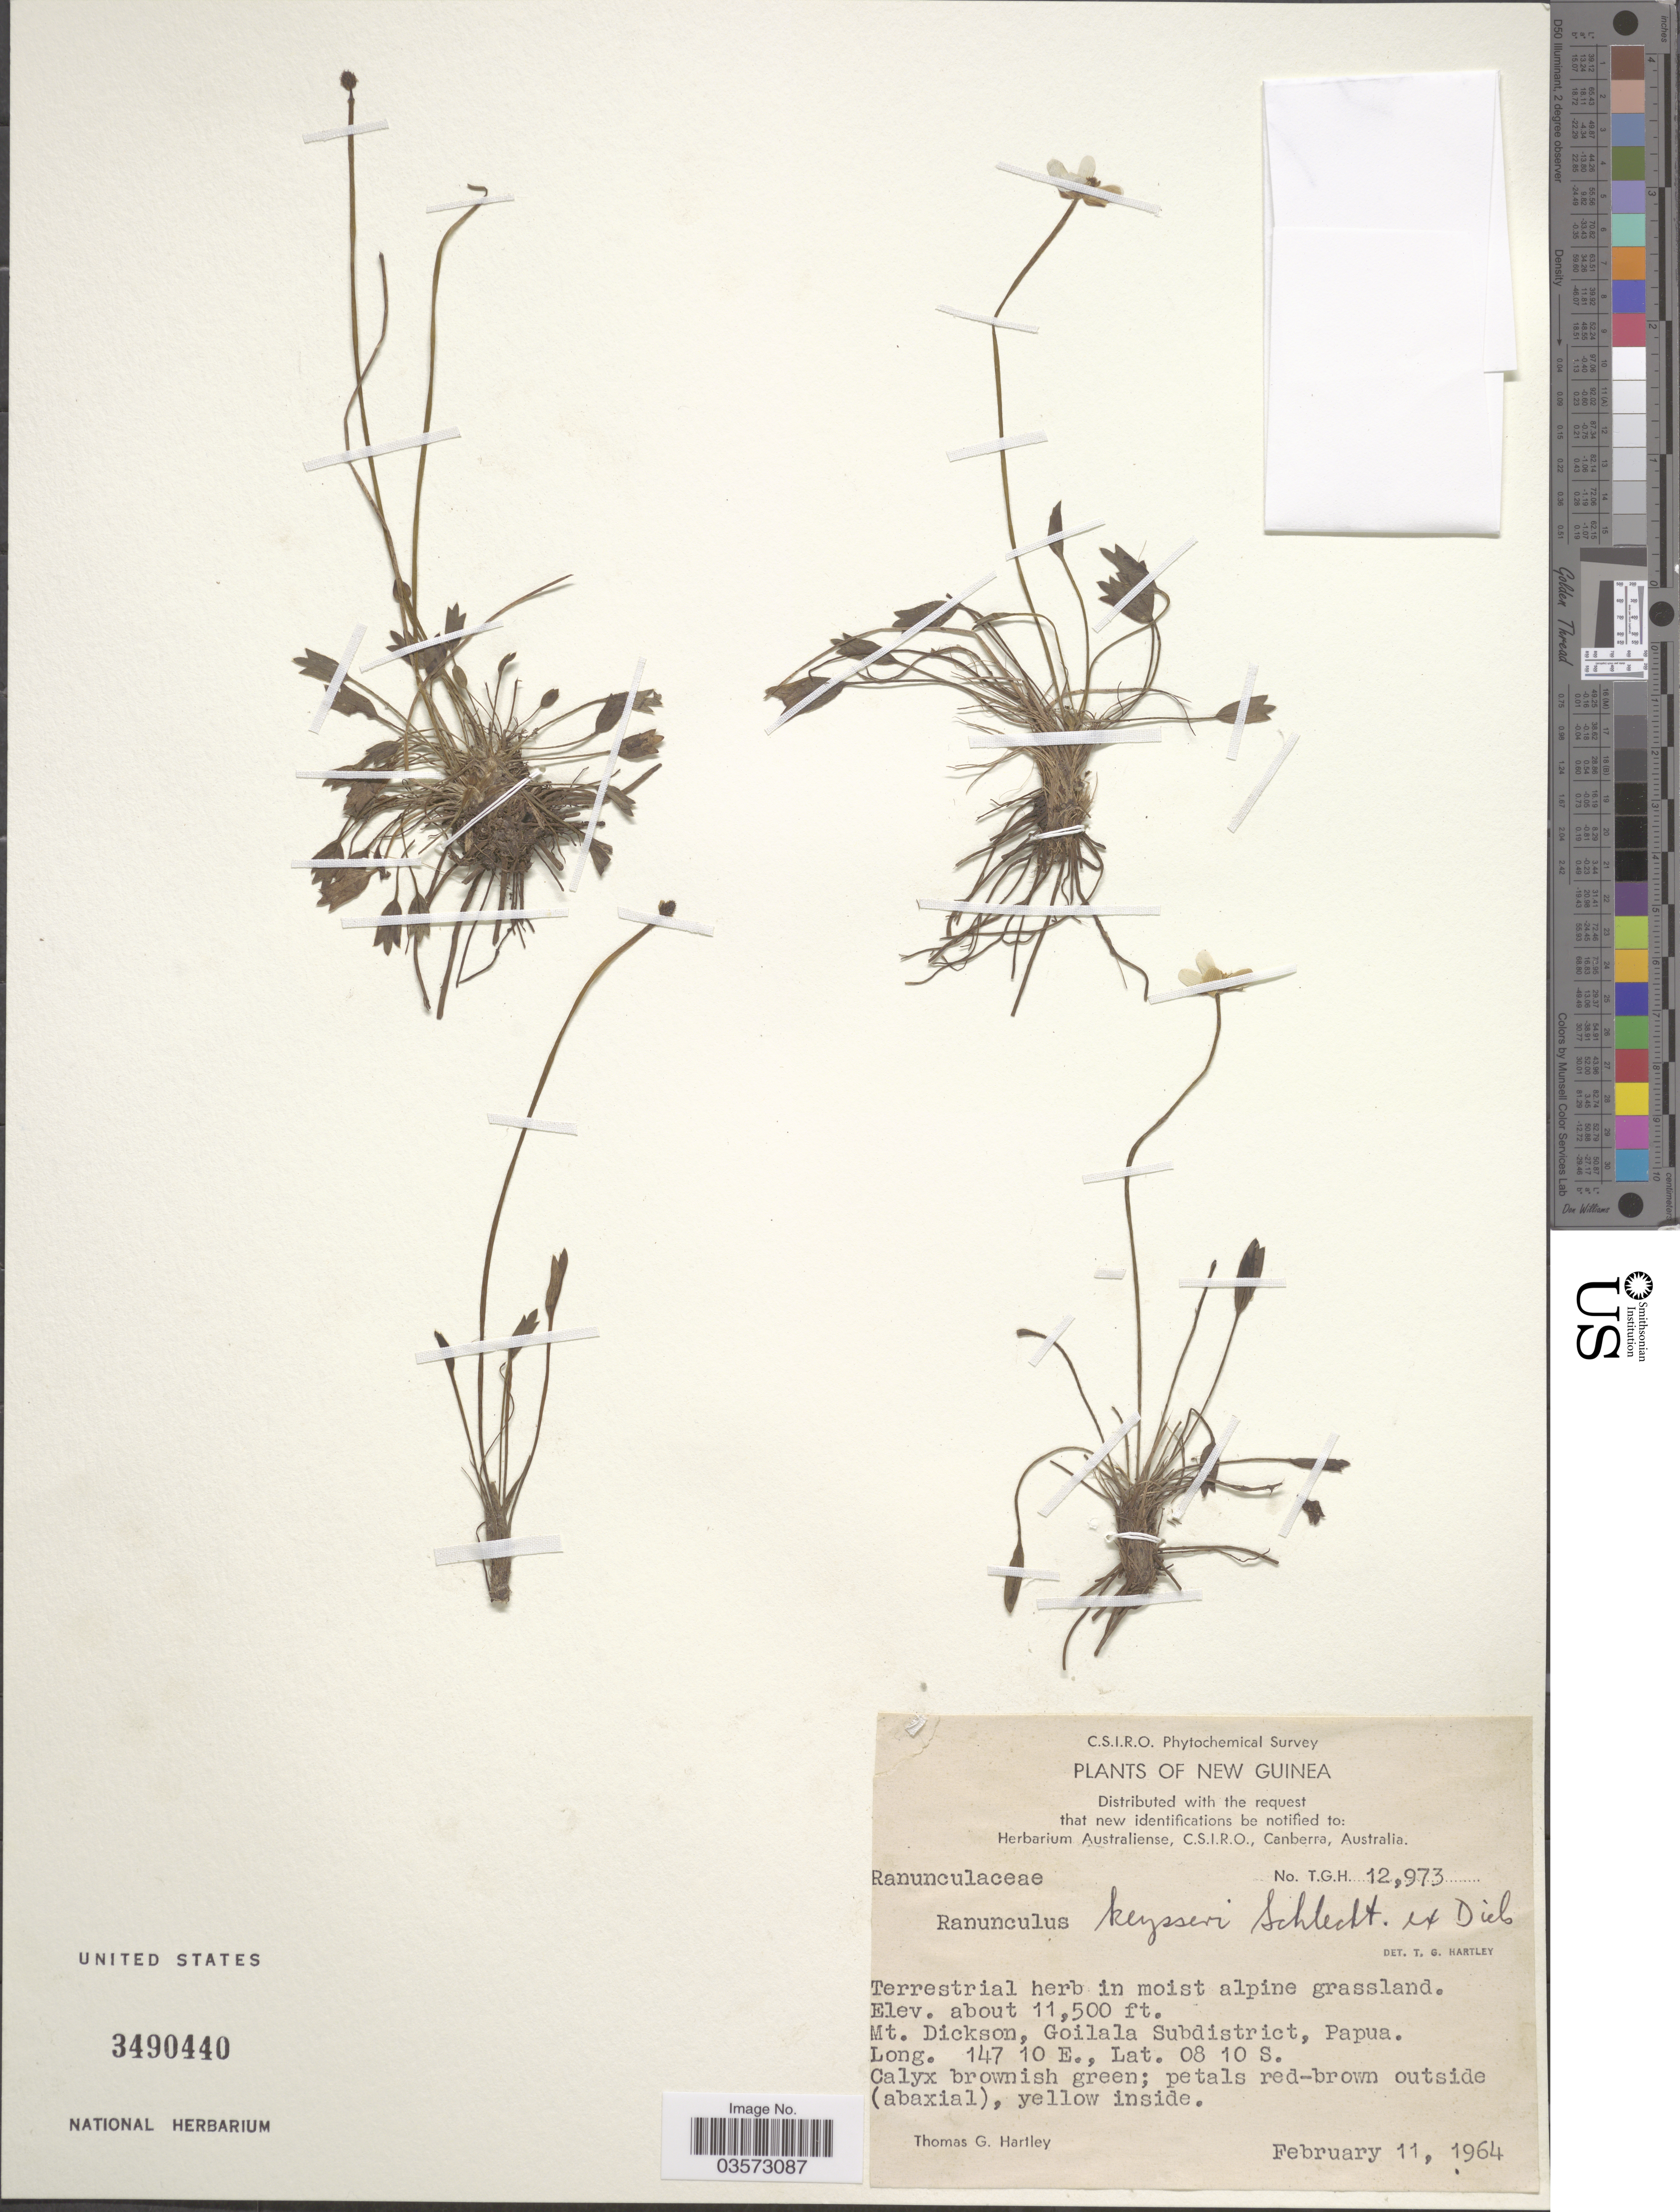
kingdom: Plantae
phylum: Tracheophyta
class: Magnoliopsida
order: Ranunculales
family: Ranunculaceae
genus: Ranunculus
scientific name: Ranunculus keysseri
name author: Schltr. ex Diels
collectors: T. G. Hartley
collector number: T.G.H. 12973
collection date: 1964-02-11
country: Papua New Guinea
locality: New Guinea. Mt. Dickson, Goilala Subdistrict, Papua.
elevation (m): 3505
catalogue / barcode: US 3490440